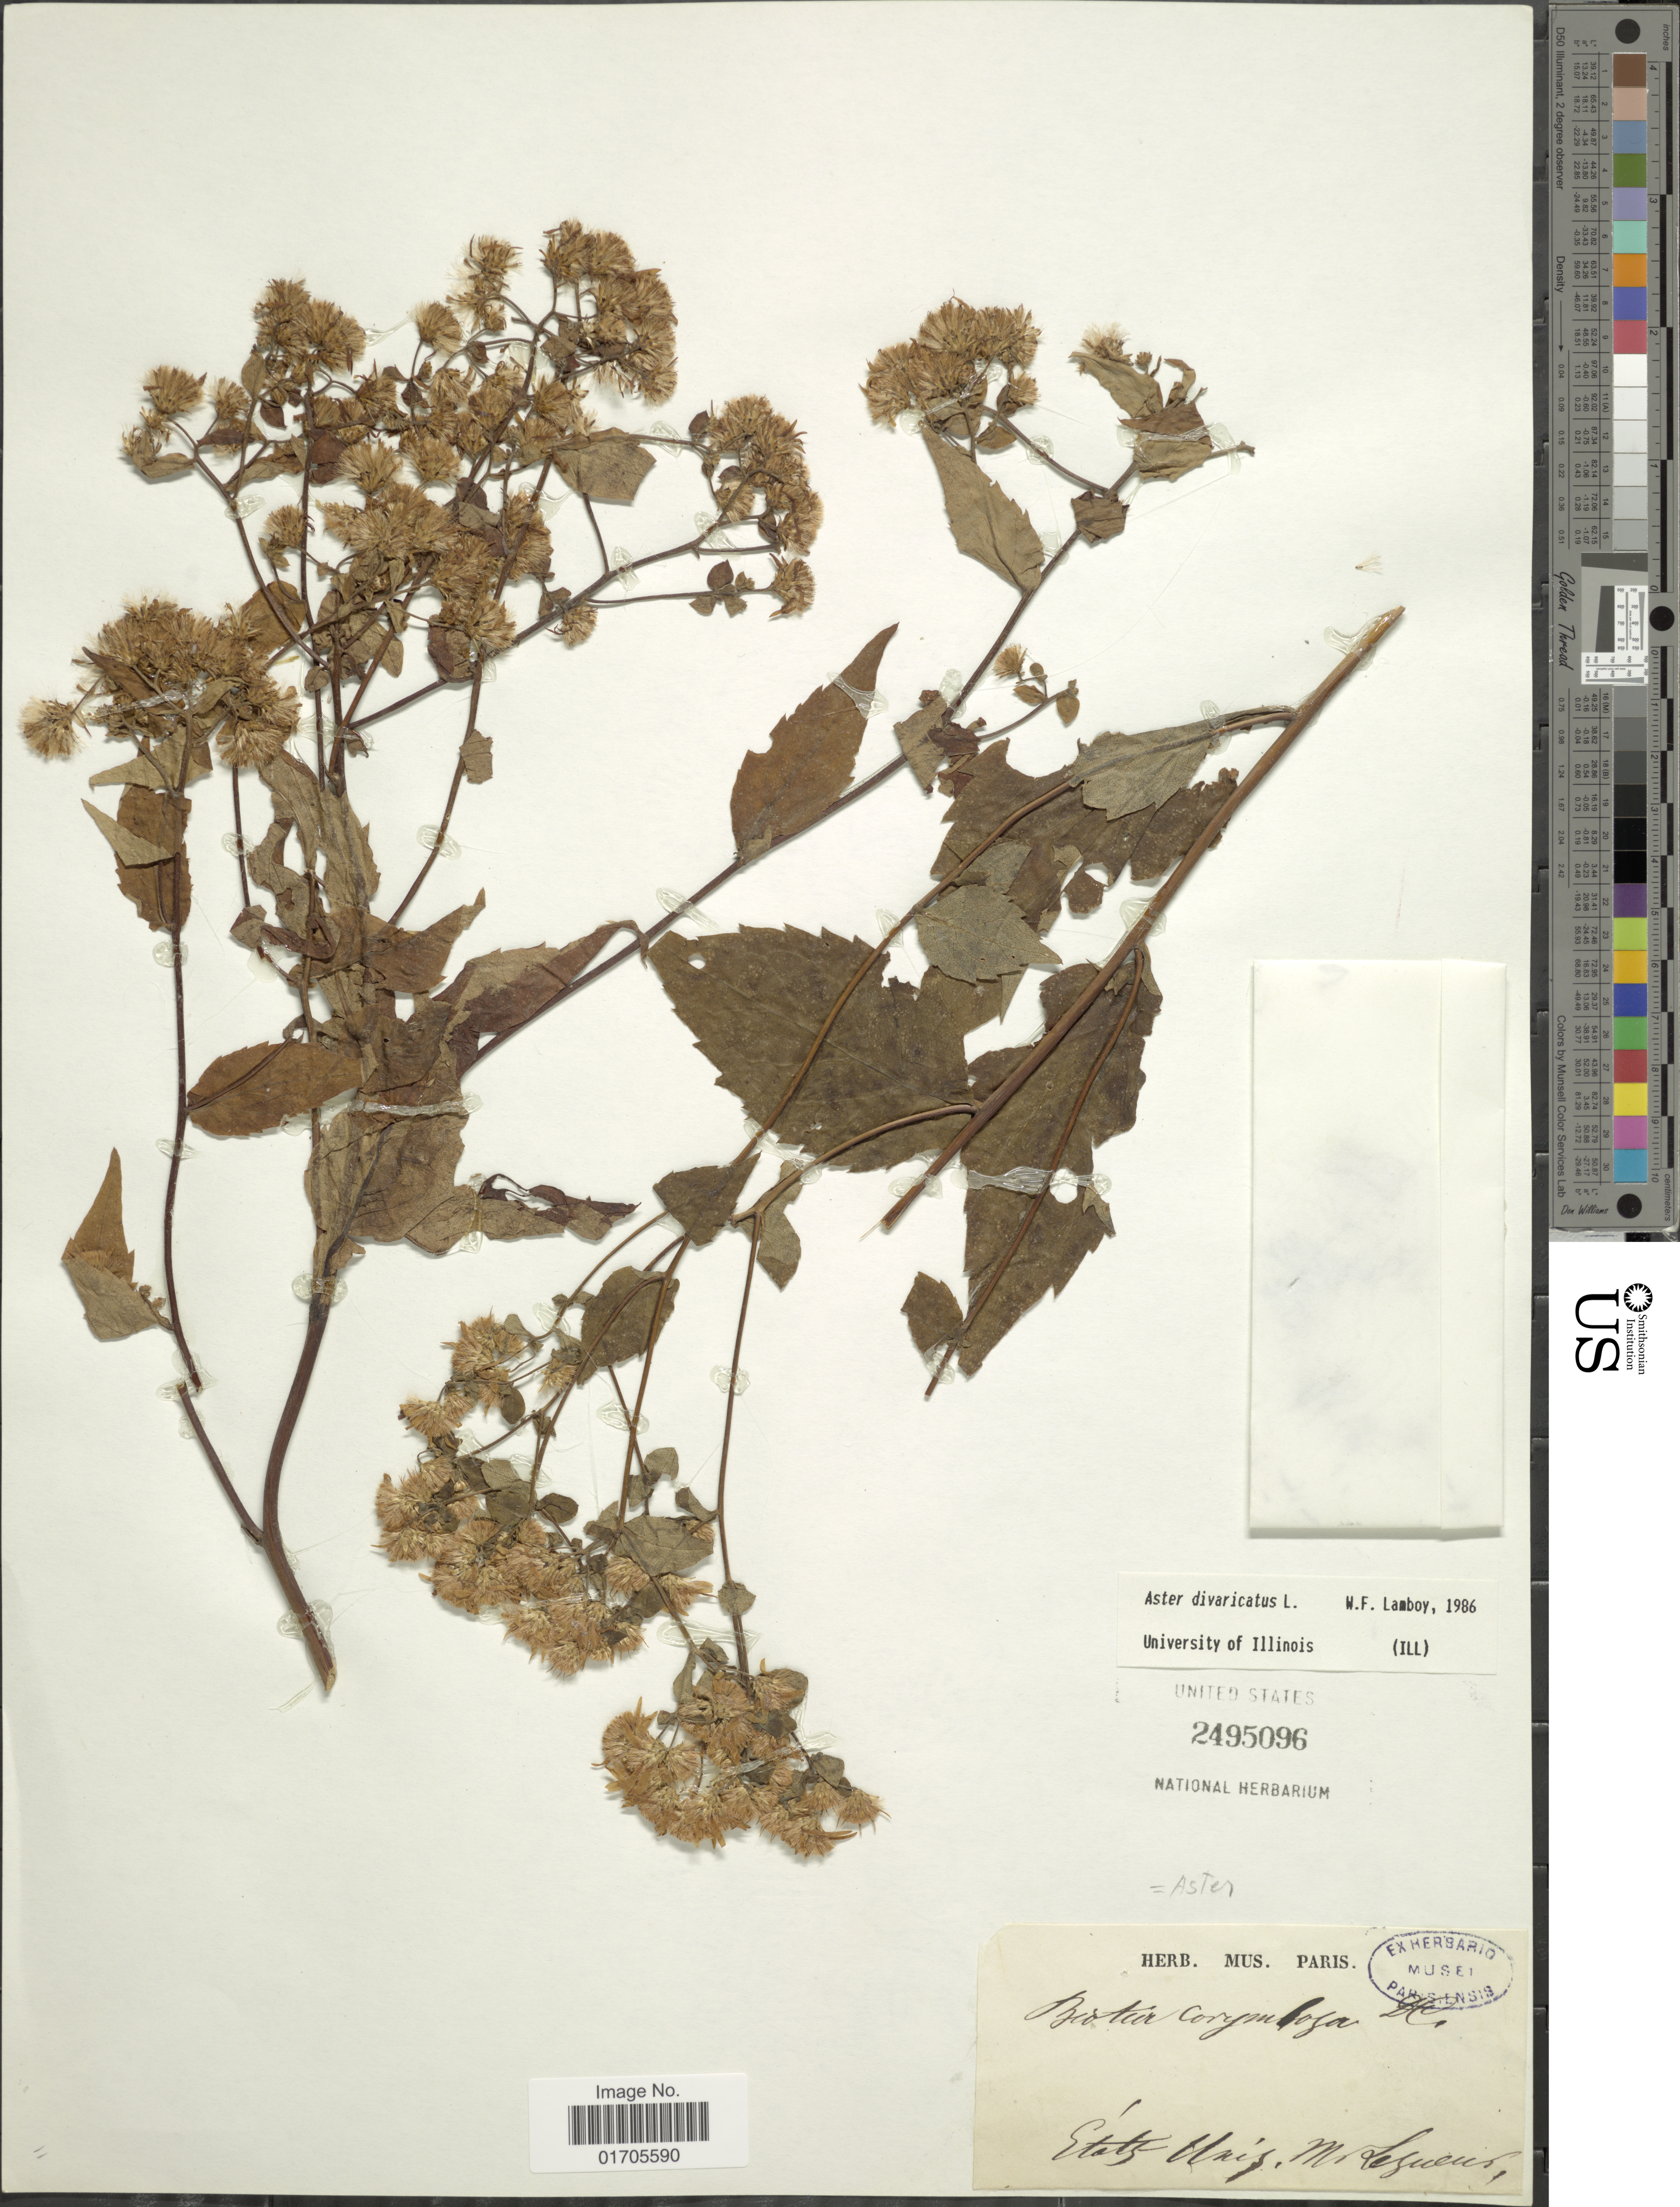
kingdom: Plantae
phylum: Tracheophyta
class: Magnoliopsida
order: Asterales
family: Asteraceae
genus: Eurybia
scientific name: Eurybia divaricata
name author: (L.) G.L. Nesom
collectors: ex herb. Mus. Paris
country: United States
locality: Etats-Unis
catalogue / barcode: US 2495096